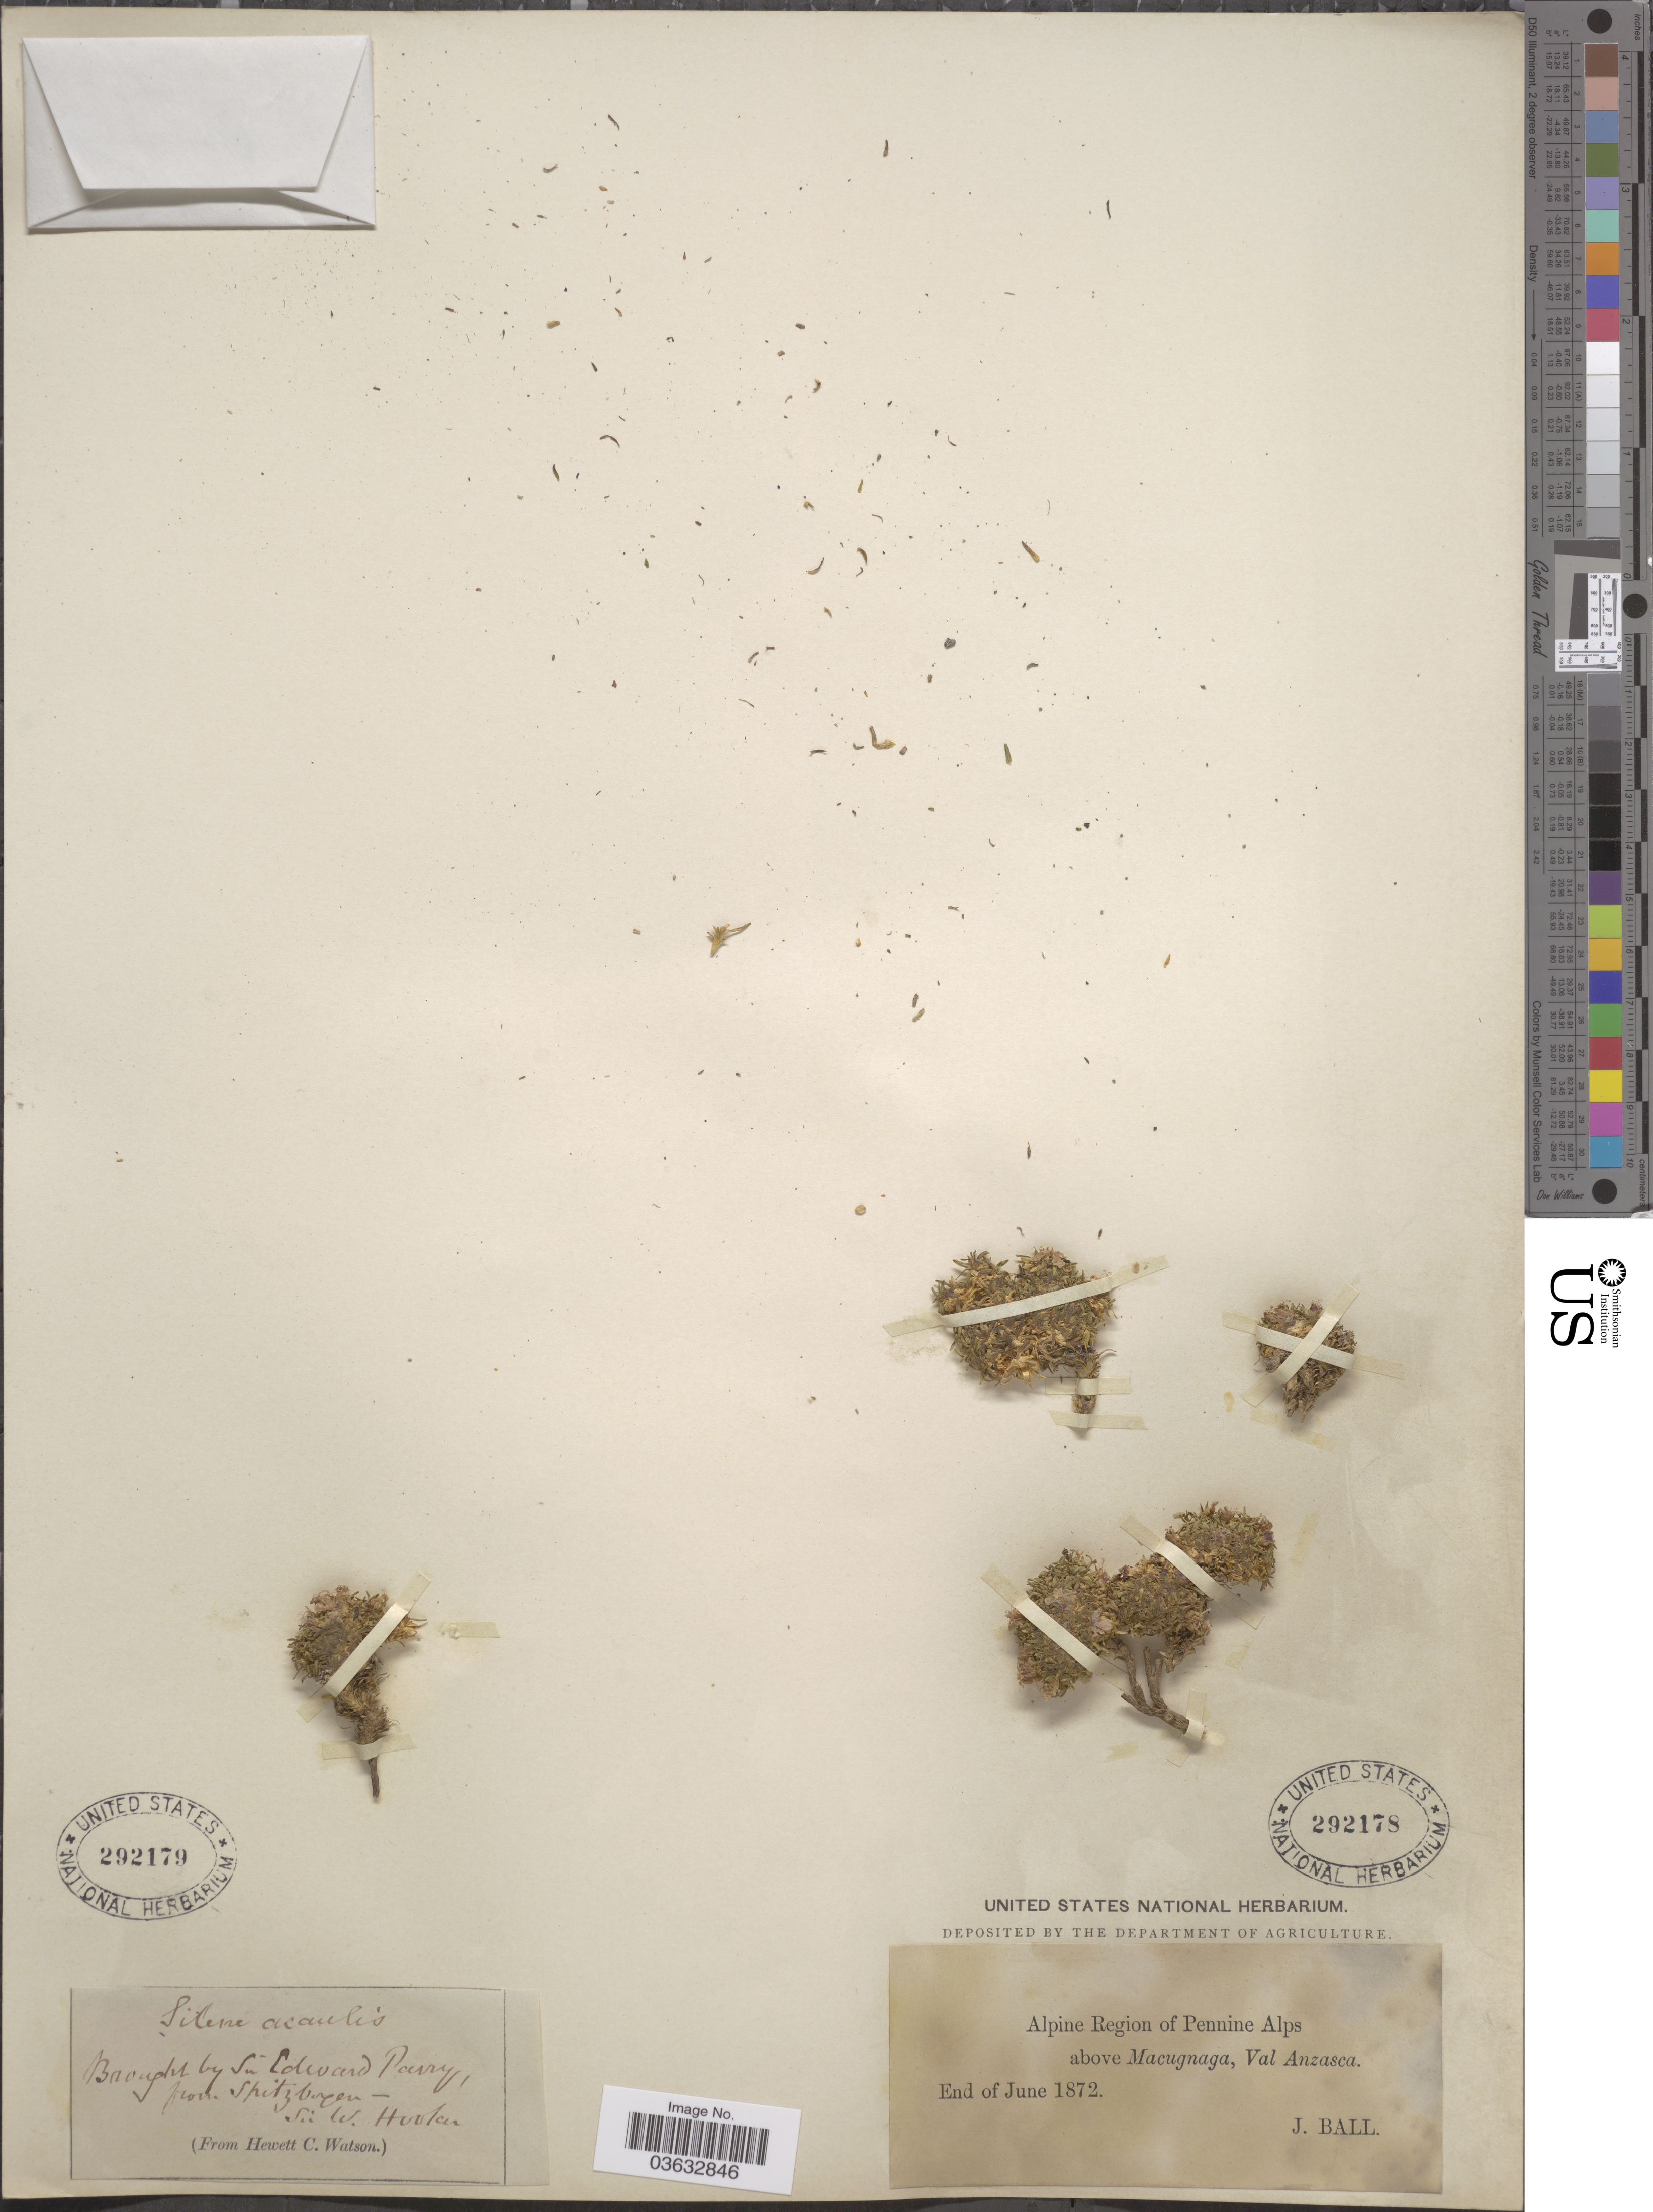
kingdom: Plantae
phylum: Tracheophyta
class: Magnoliopsida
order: Caryophyllales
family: Caryophyllaceae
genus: Silene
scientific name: Silene acaulis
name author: (L.) Jacq.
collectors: W. Hooker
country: Norway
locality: Spitzbergen.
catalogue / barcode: US 292179-2